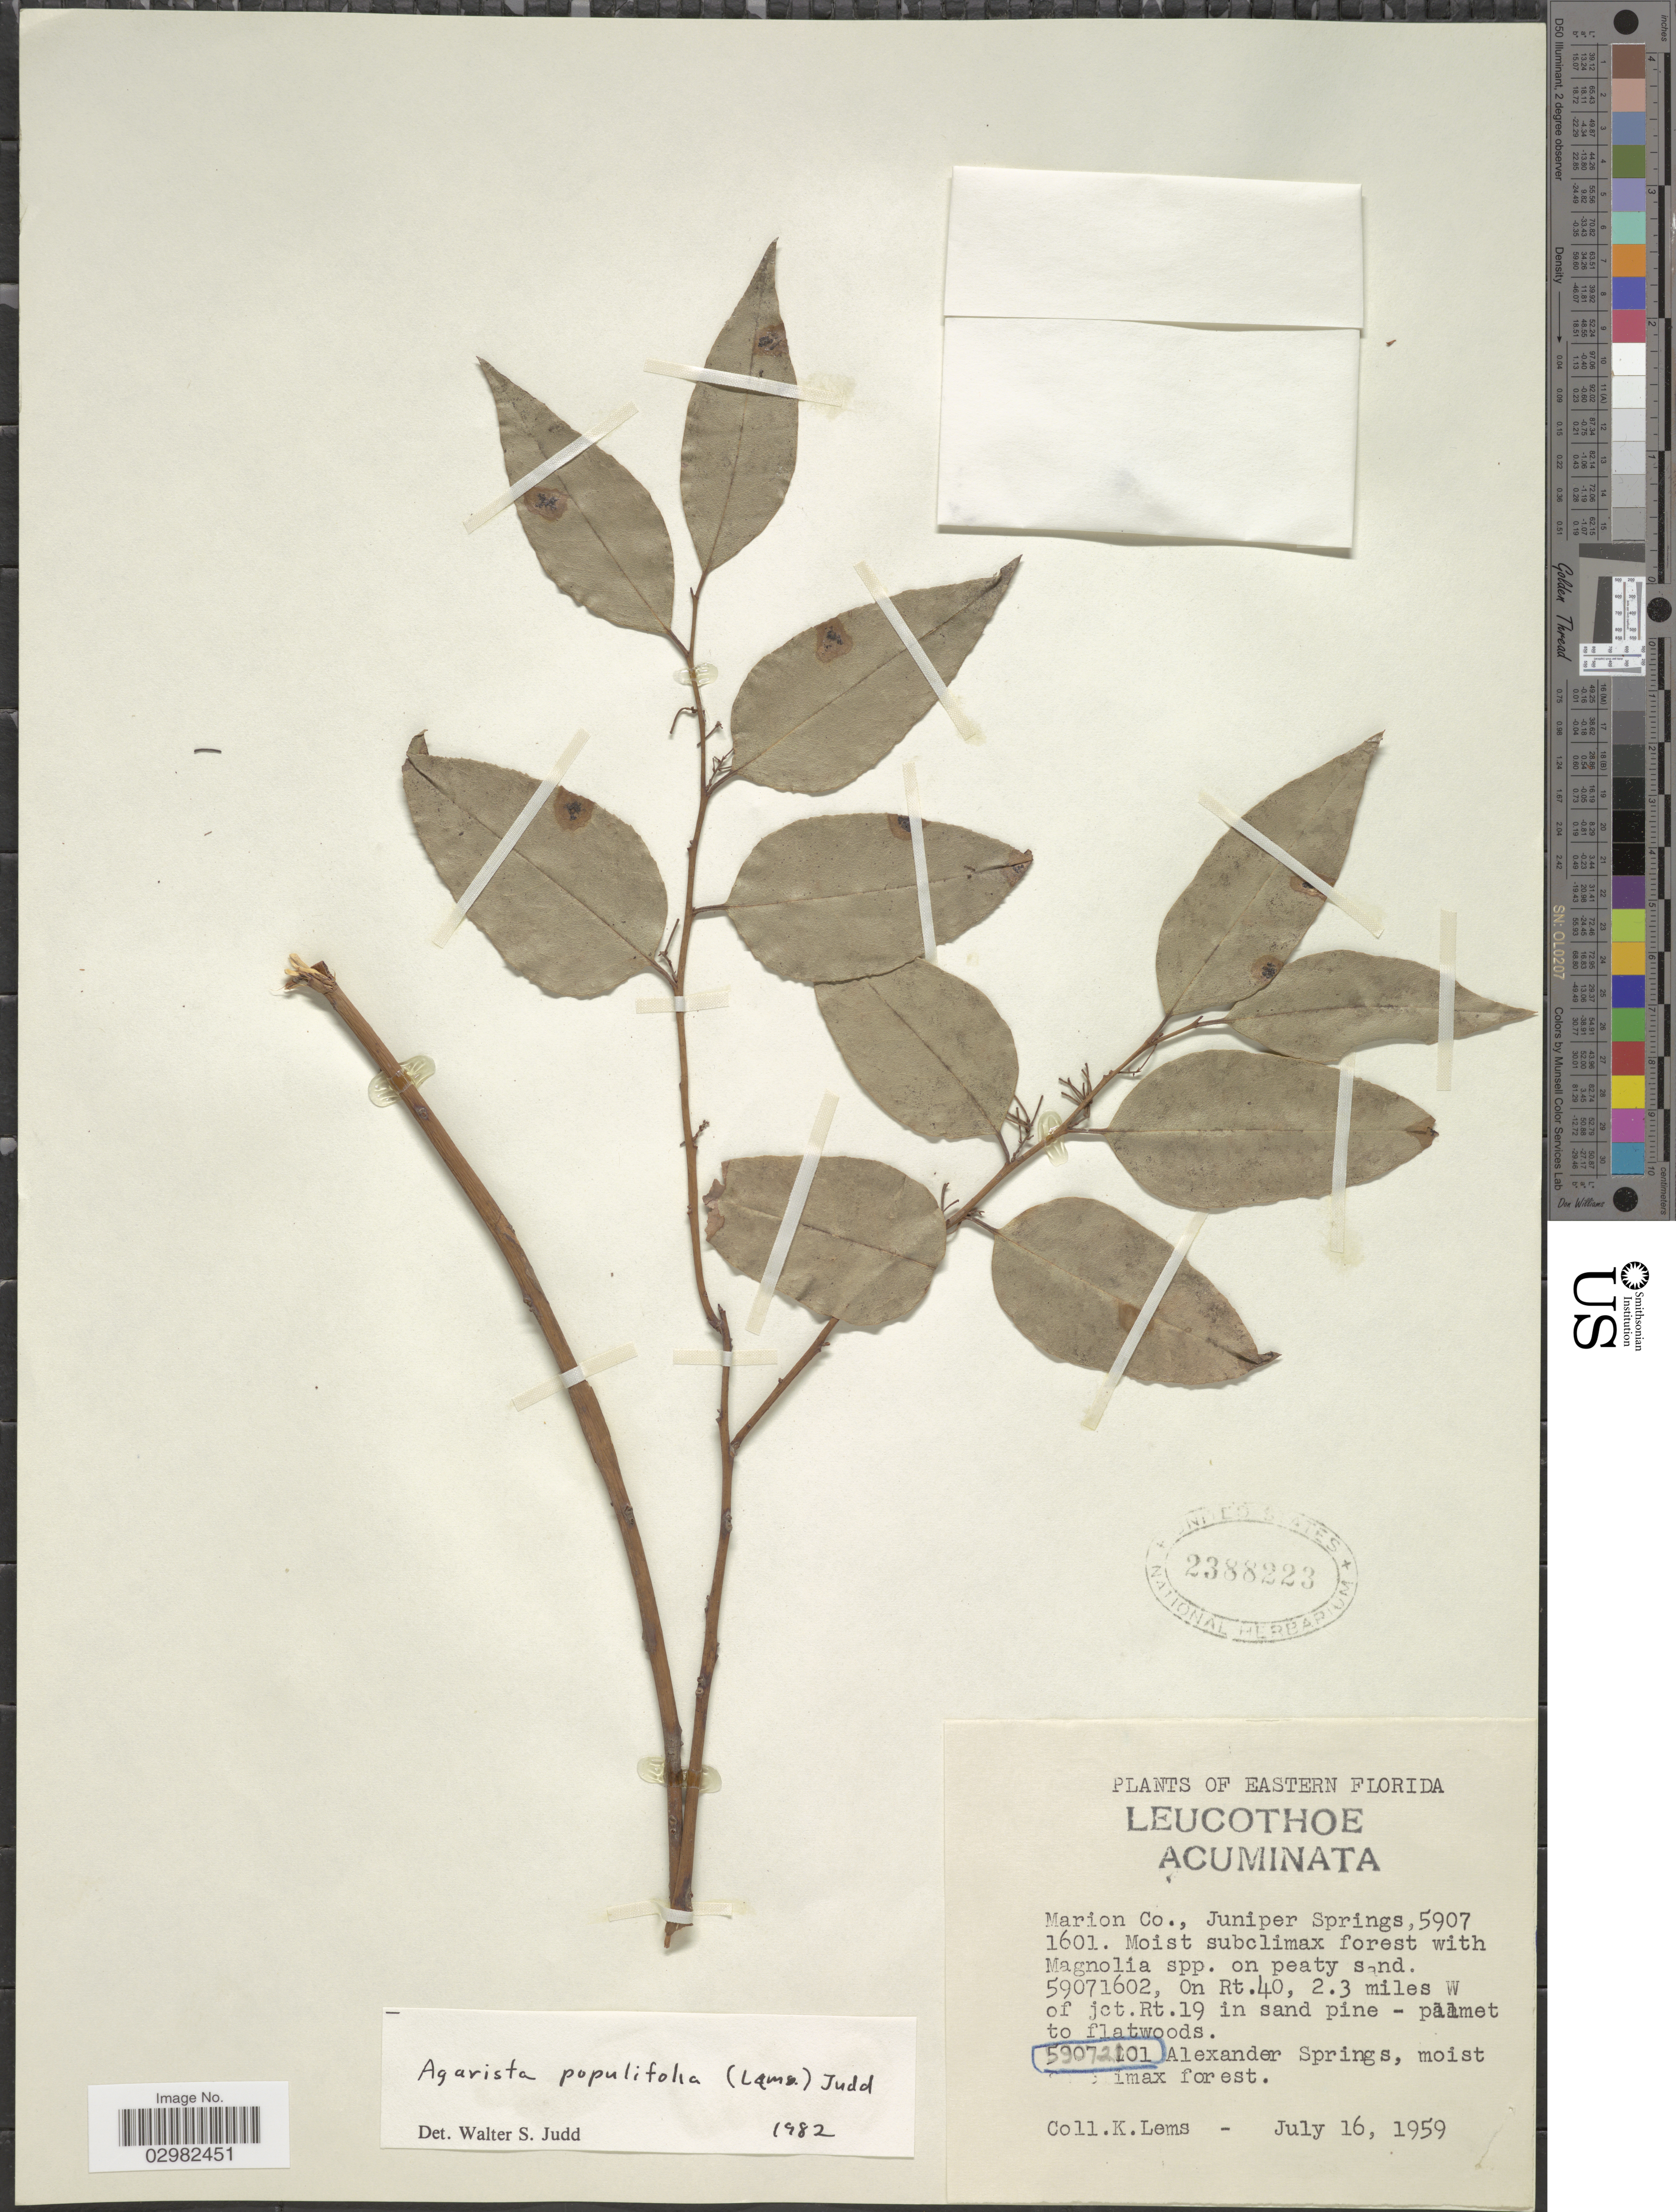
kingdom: Plantae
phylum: Tracheophyta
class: Magnoliopsida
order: Ericales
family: Ericaceae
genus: Leucothoe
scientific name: Leucothoë acuminata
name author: (Aiton) G. Don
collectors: K. Lems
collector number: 590721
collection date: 1959-07-16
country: United States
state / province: Florida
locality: Eastern Florida, Marion Co., Juniper Springs, 5907 1601, On Rt.40, 2.3 miles W of jct. Rt. 19 in sand pine.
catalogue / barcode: US 2388223